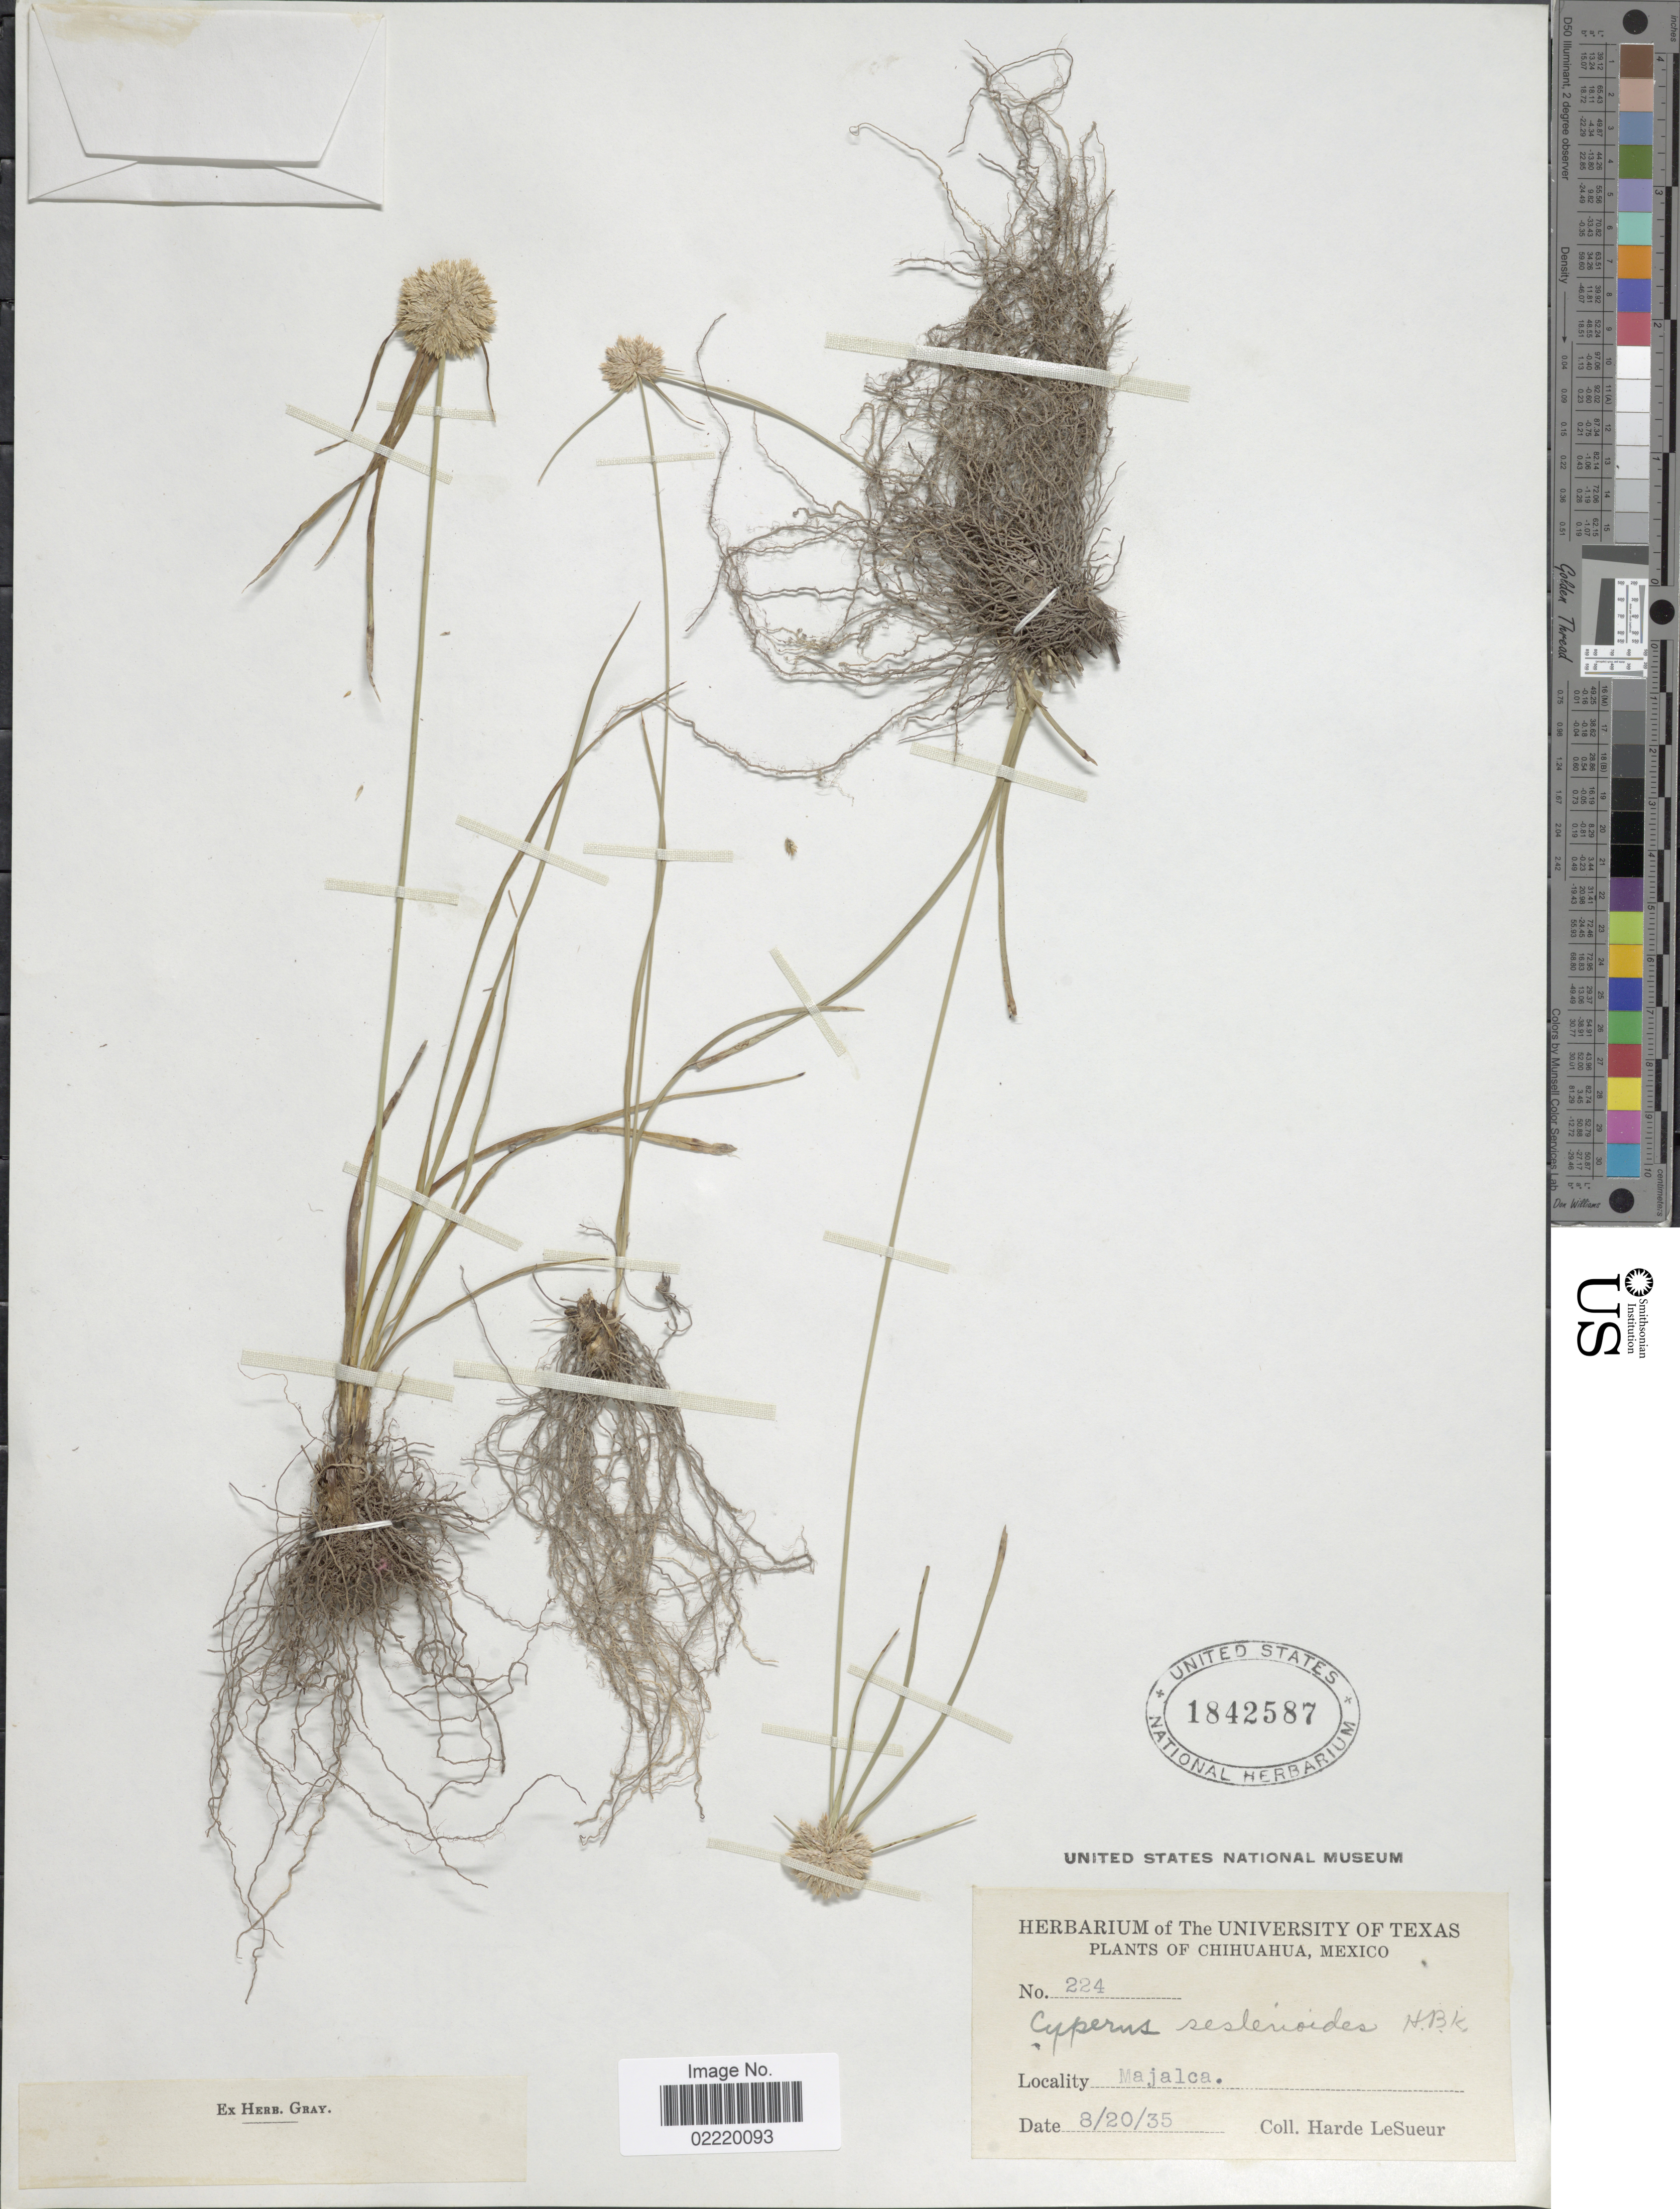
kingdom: Plantae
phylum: Tracheophyta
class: Liliopsida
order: Poales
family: Cyperaceae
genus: Cyperus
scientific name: Cyperus seslerioides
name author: Kunth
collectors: H. LeSueur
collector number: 224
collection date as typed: Transcribed d/m/y: 20/8/35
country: Mexico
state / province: Chihuahua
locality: Majalca.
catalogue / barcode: US 1842587